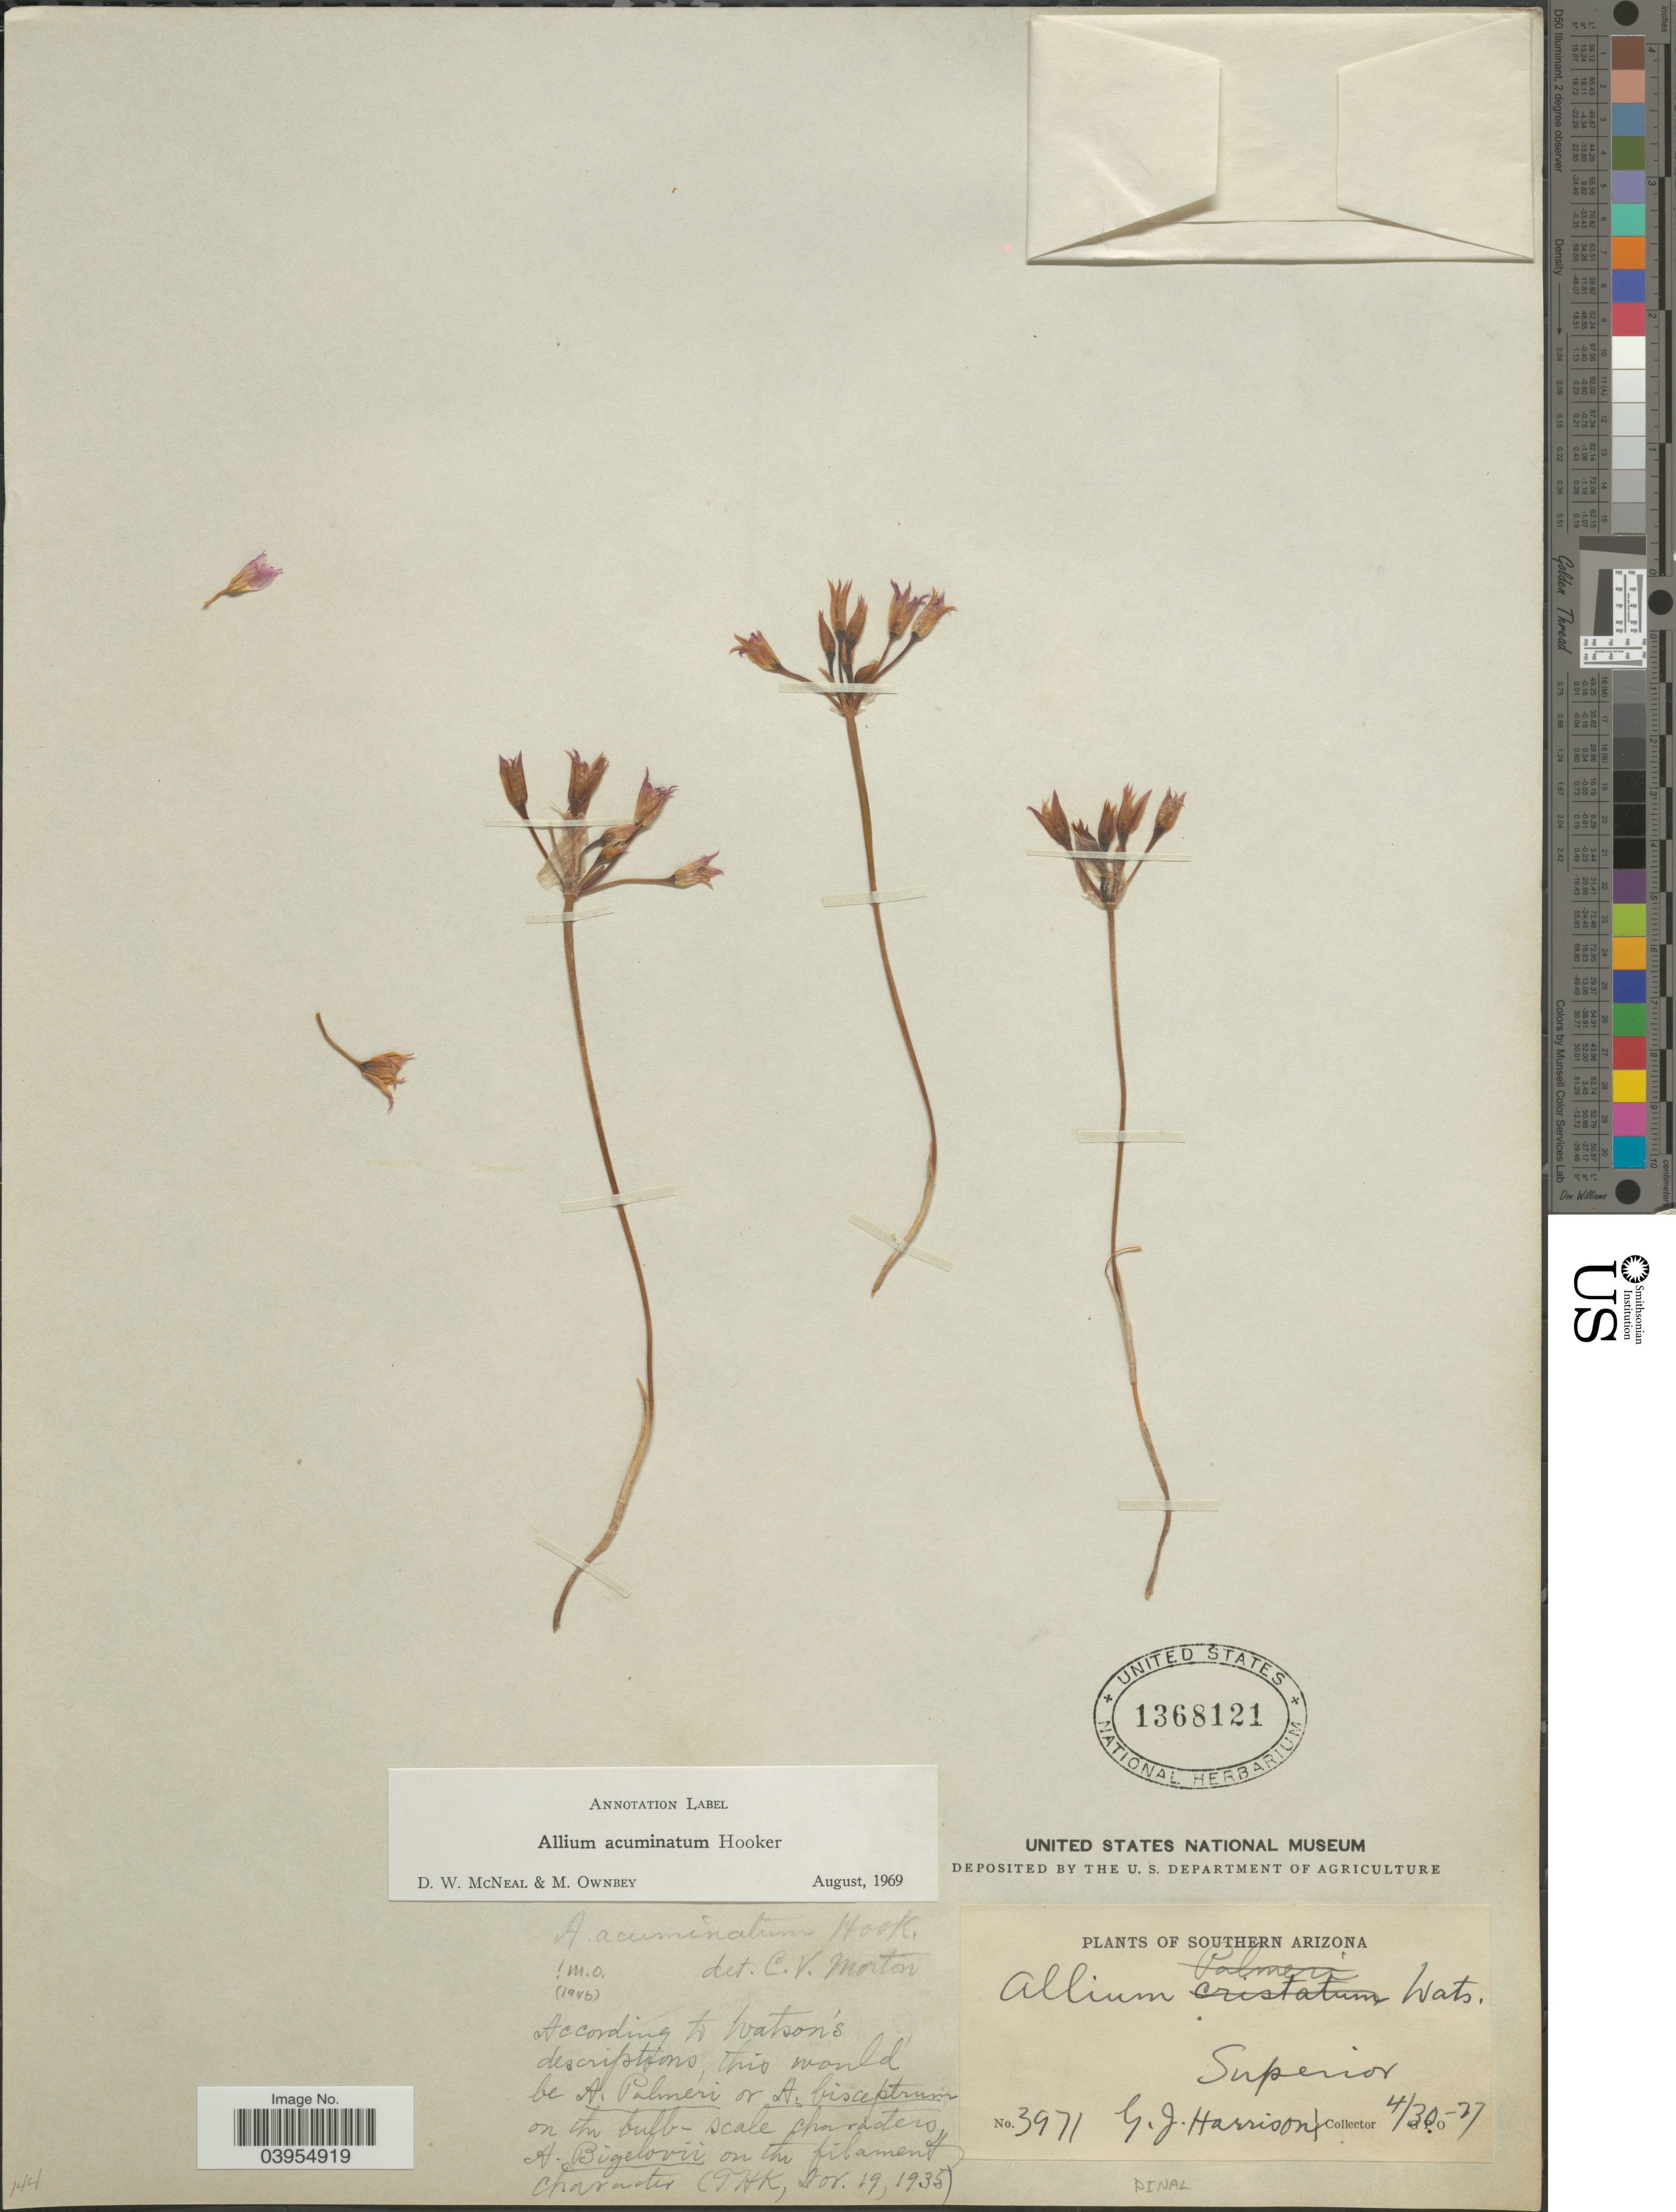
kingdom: Plantae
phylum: Tracheophyta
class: Liliopsida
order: Asparagales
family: Amaryllidaceae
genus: Allium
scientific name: Allium acuminatum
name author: Hook.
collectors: G. J. Harrison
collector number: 3971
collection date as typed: Transcribed d/m/y: 30/4/27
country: United States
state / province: Arizona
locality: Southern Arizona. Superior. Pinal.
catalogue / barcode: US 1368121